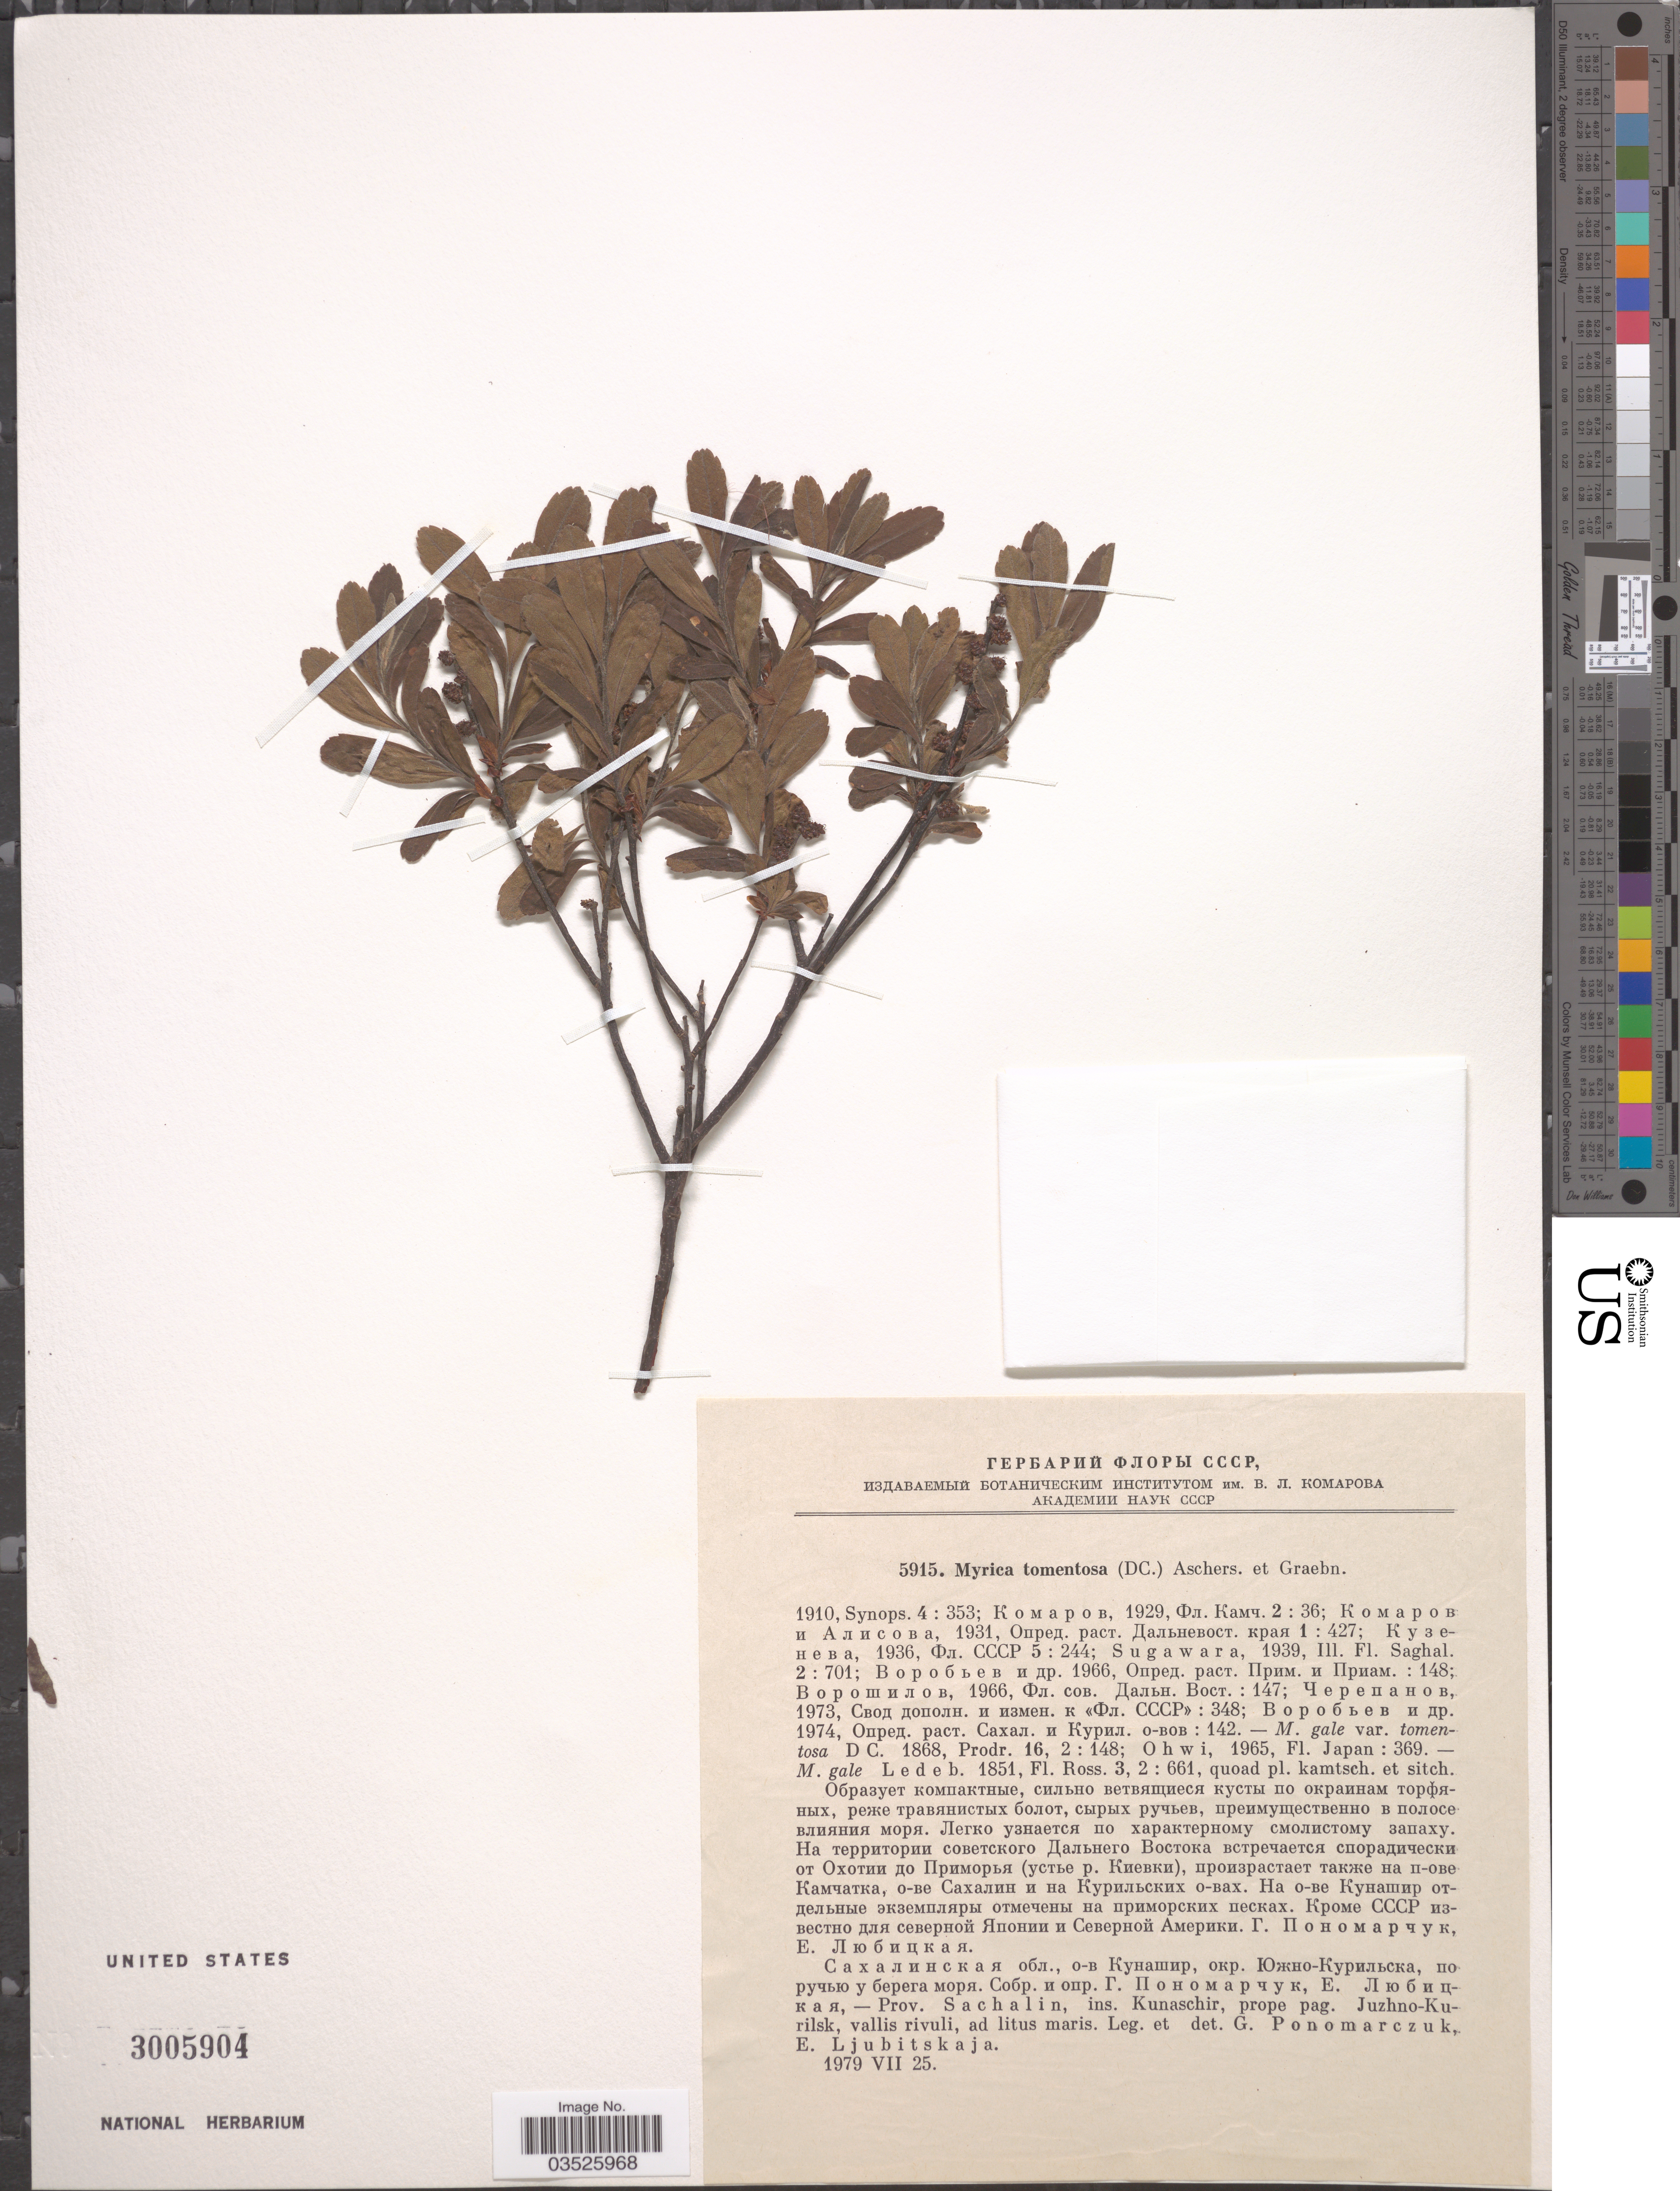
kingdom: Plantae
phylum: Tracheophyta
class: Magnoliopsida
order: Fagales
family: Myricaceae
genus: Myrica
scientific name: Myrica gale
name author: L.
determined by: Strong, Mark T., (BOT), Smithsonian Institution - National Museum of Natural History (UNITED STATES)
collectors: G. Ponomarczuk & E. Ljubitskaja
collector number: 5915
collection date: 1979-07-25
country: Russian Federation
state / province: Sakhalin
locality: Prov. Sachalin, ins. Kunaschir, prope pag. juzhno-kurilsk, vallis rivuli, ad litus maris.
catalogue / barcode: US 3005904